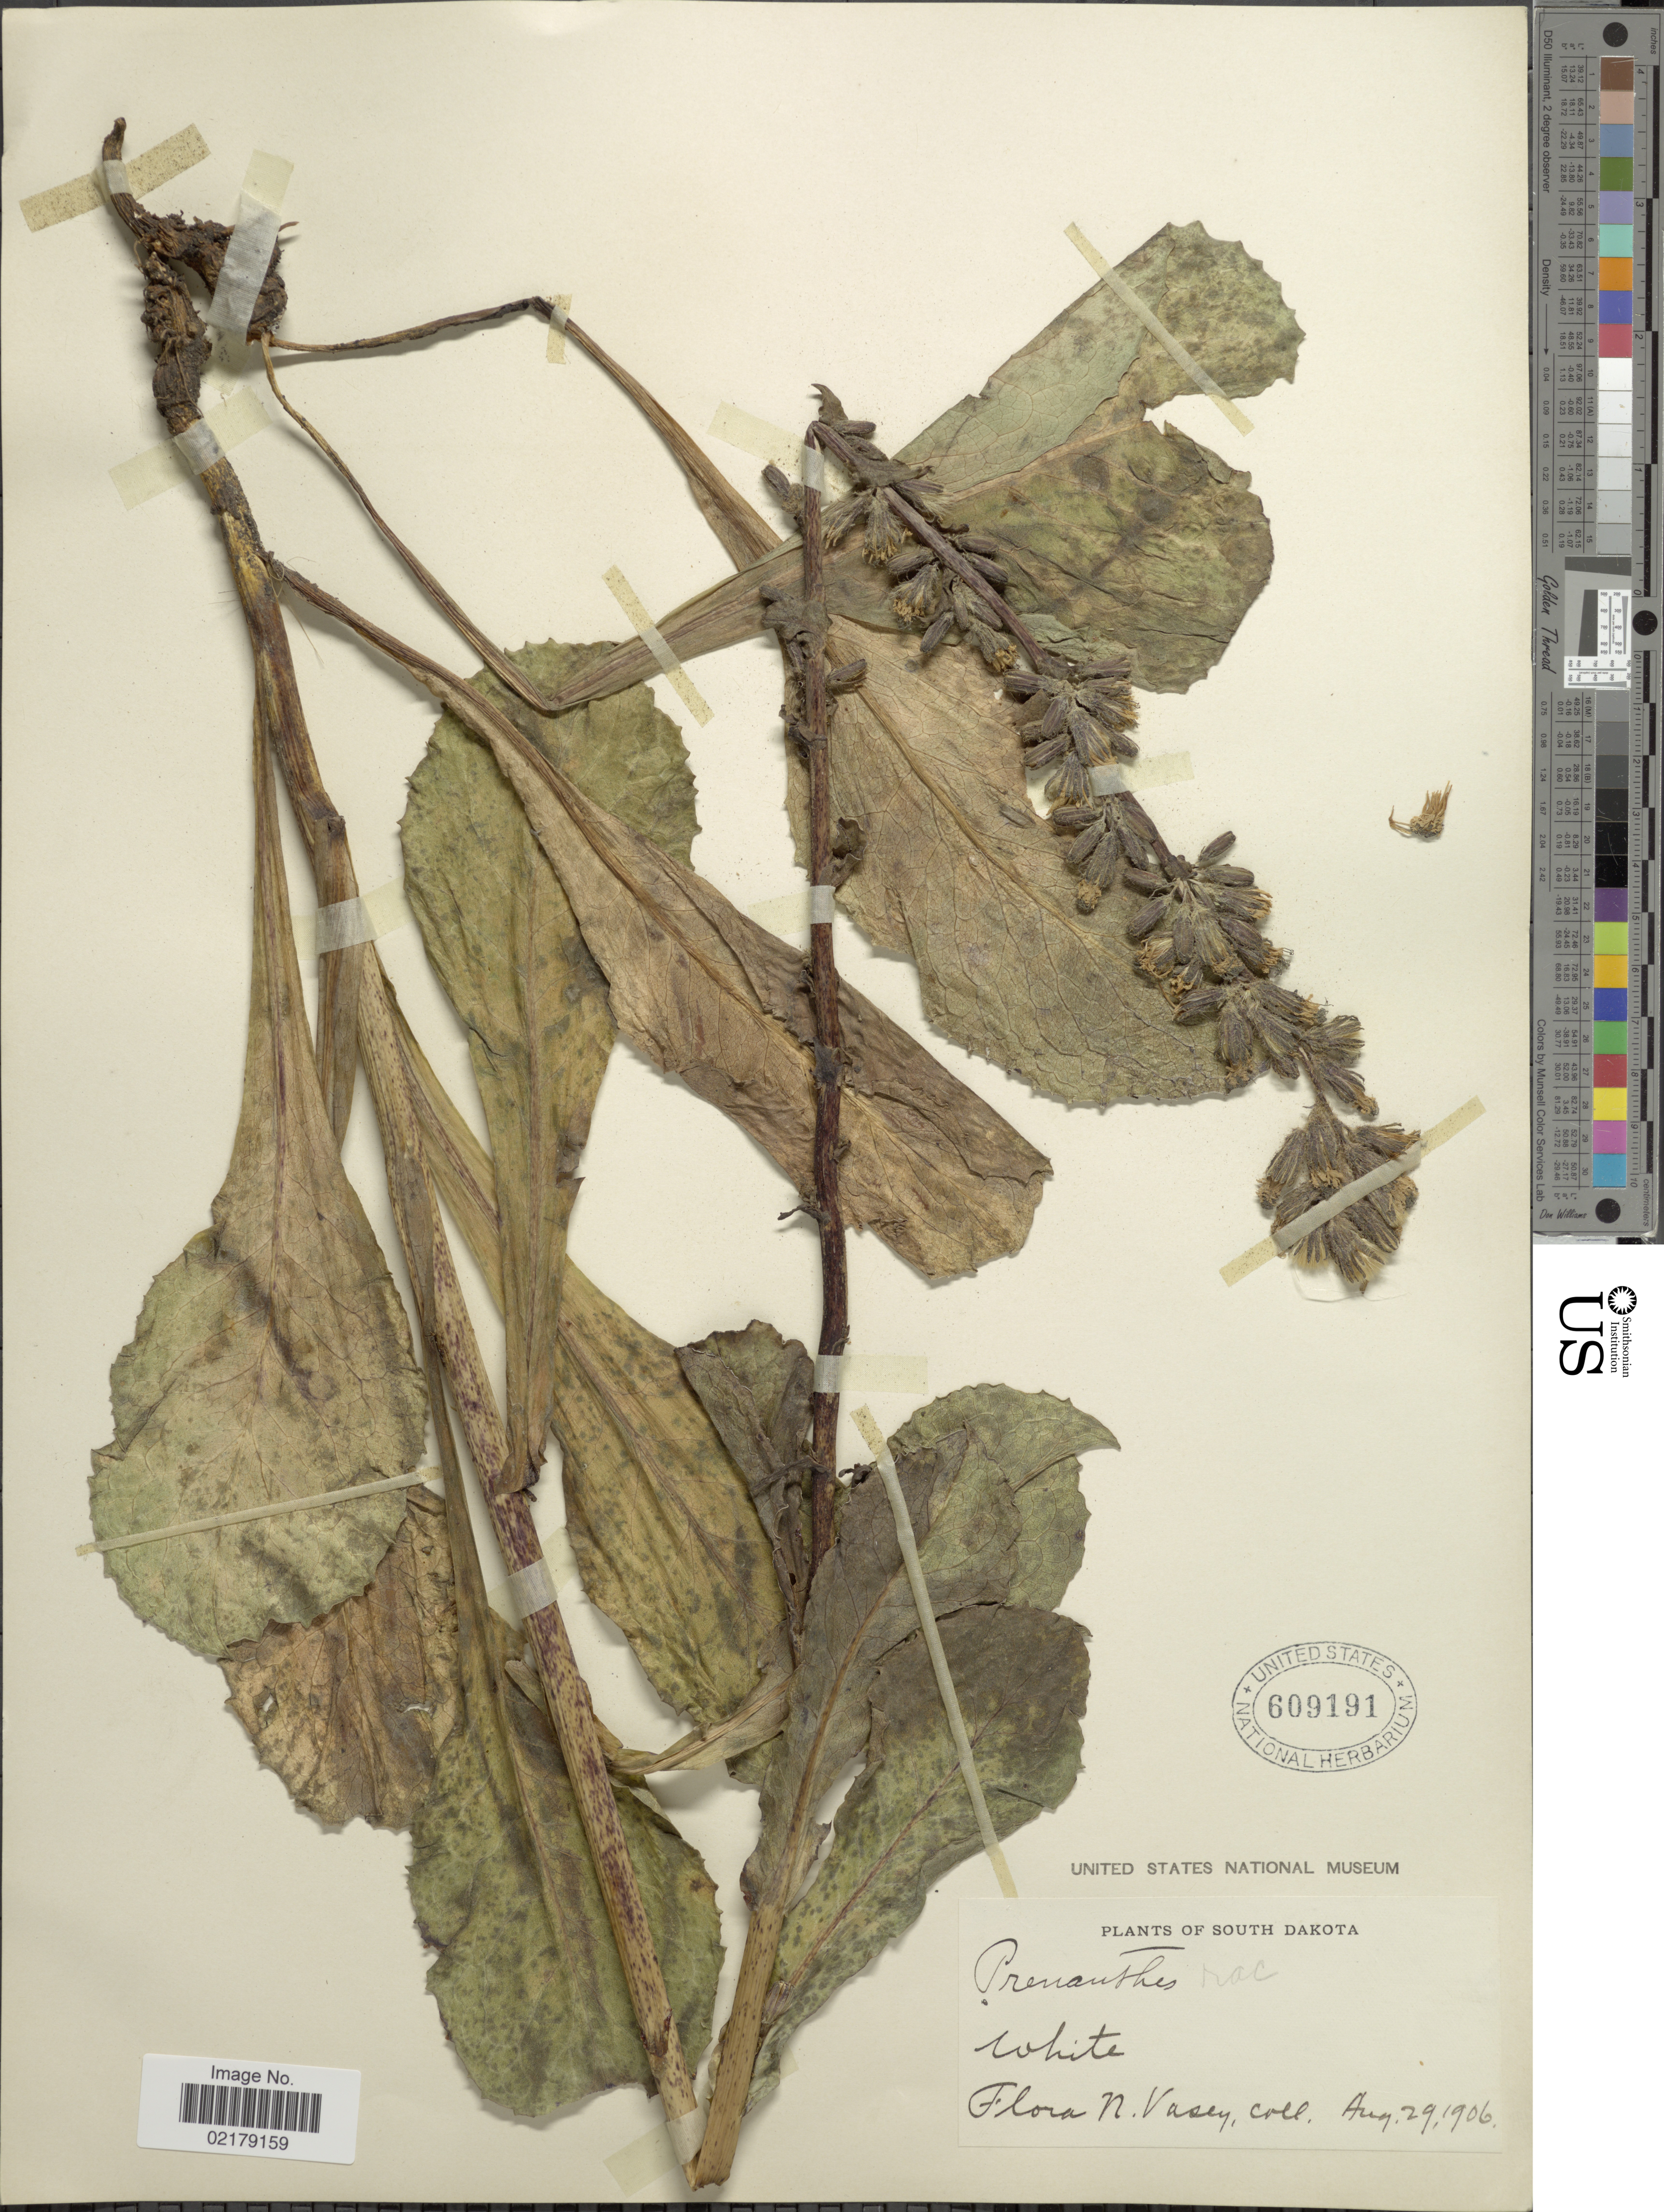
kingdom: Plantae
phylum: Tracheophyta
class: Magnoliopsida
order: Asterales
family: Asteraceae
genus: Nabalus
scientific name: Nabalus racemosus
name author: (Michx.) Hook.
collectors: F. N. Vasey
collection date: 1906-08-29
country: United States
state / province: South Dakota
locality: White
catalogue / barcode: US 609191